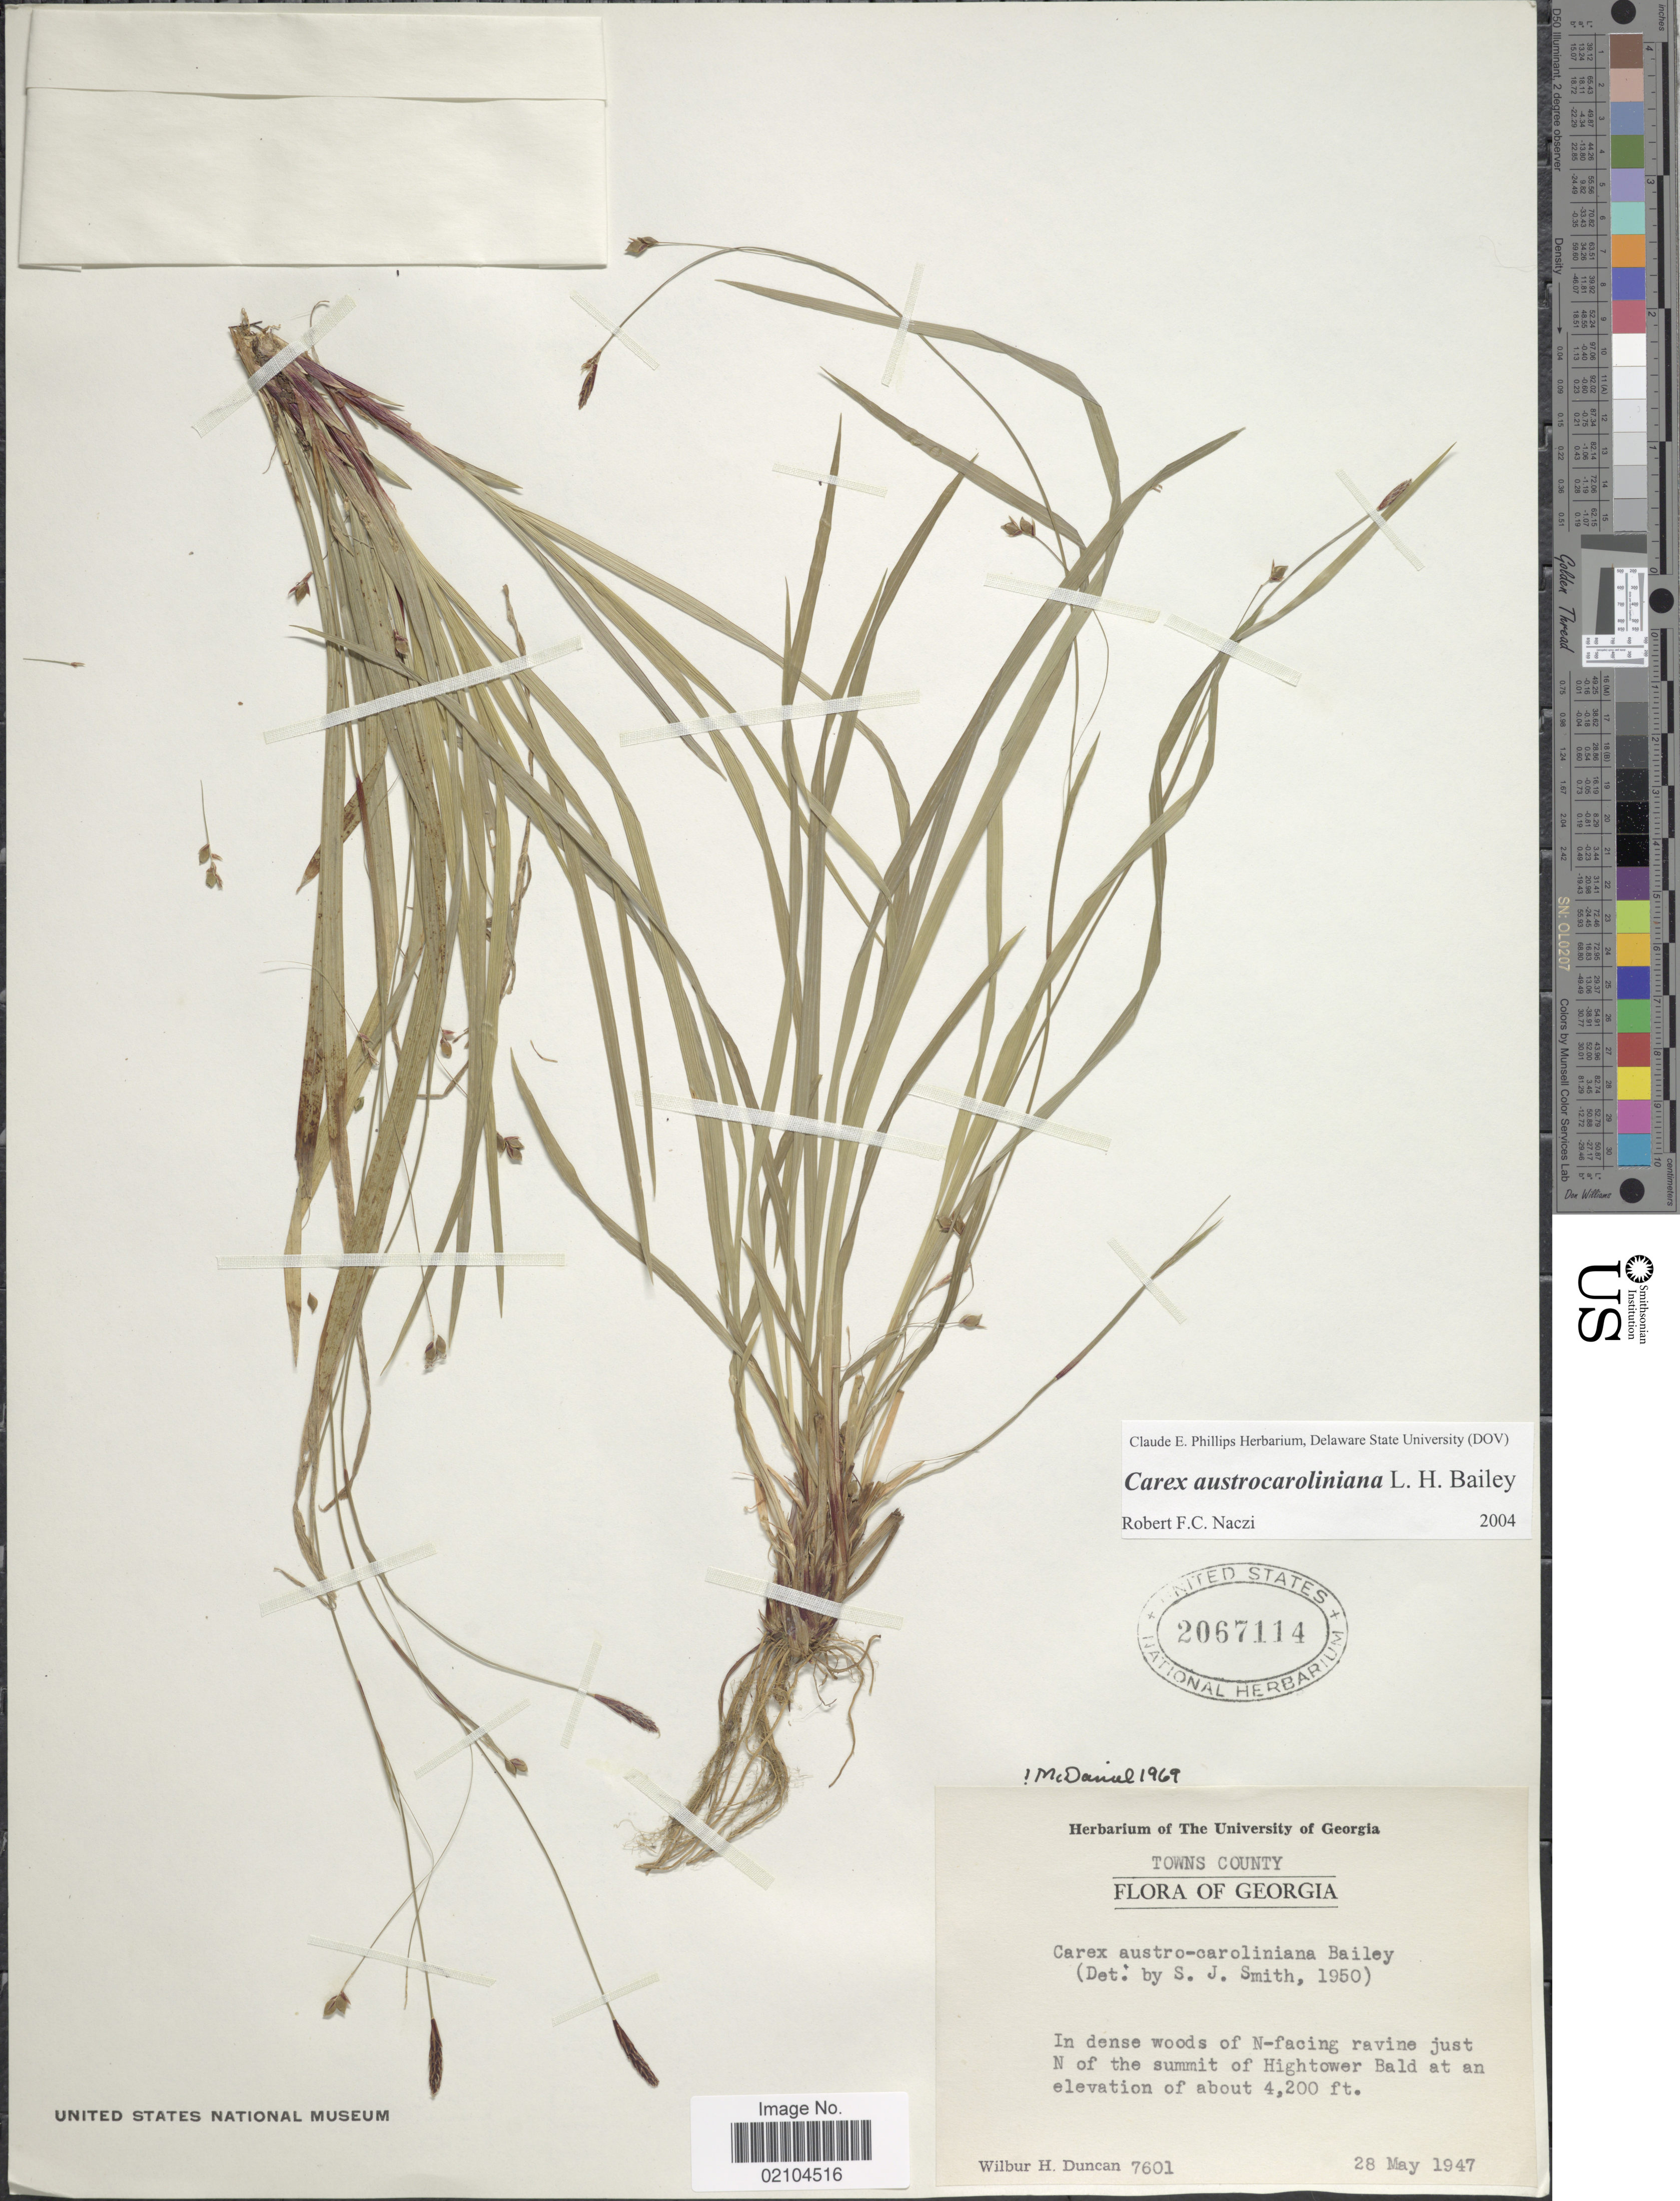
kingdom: Plantae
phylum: Tracheophyta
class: Liliopsida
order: Poales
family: Cyperaceae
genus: Carex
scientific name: Carex austrocaroliniana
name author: L.H. Bailey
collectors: W. H. Duncan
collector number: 7601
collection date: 1947-05-28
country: United States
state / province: Georgia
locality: Towns County, in dense woods of N-facing ravine just N of the summit of Hightower Bald.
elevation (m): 1280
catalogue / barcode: US 2067114